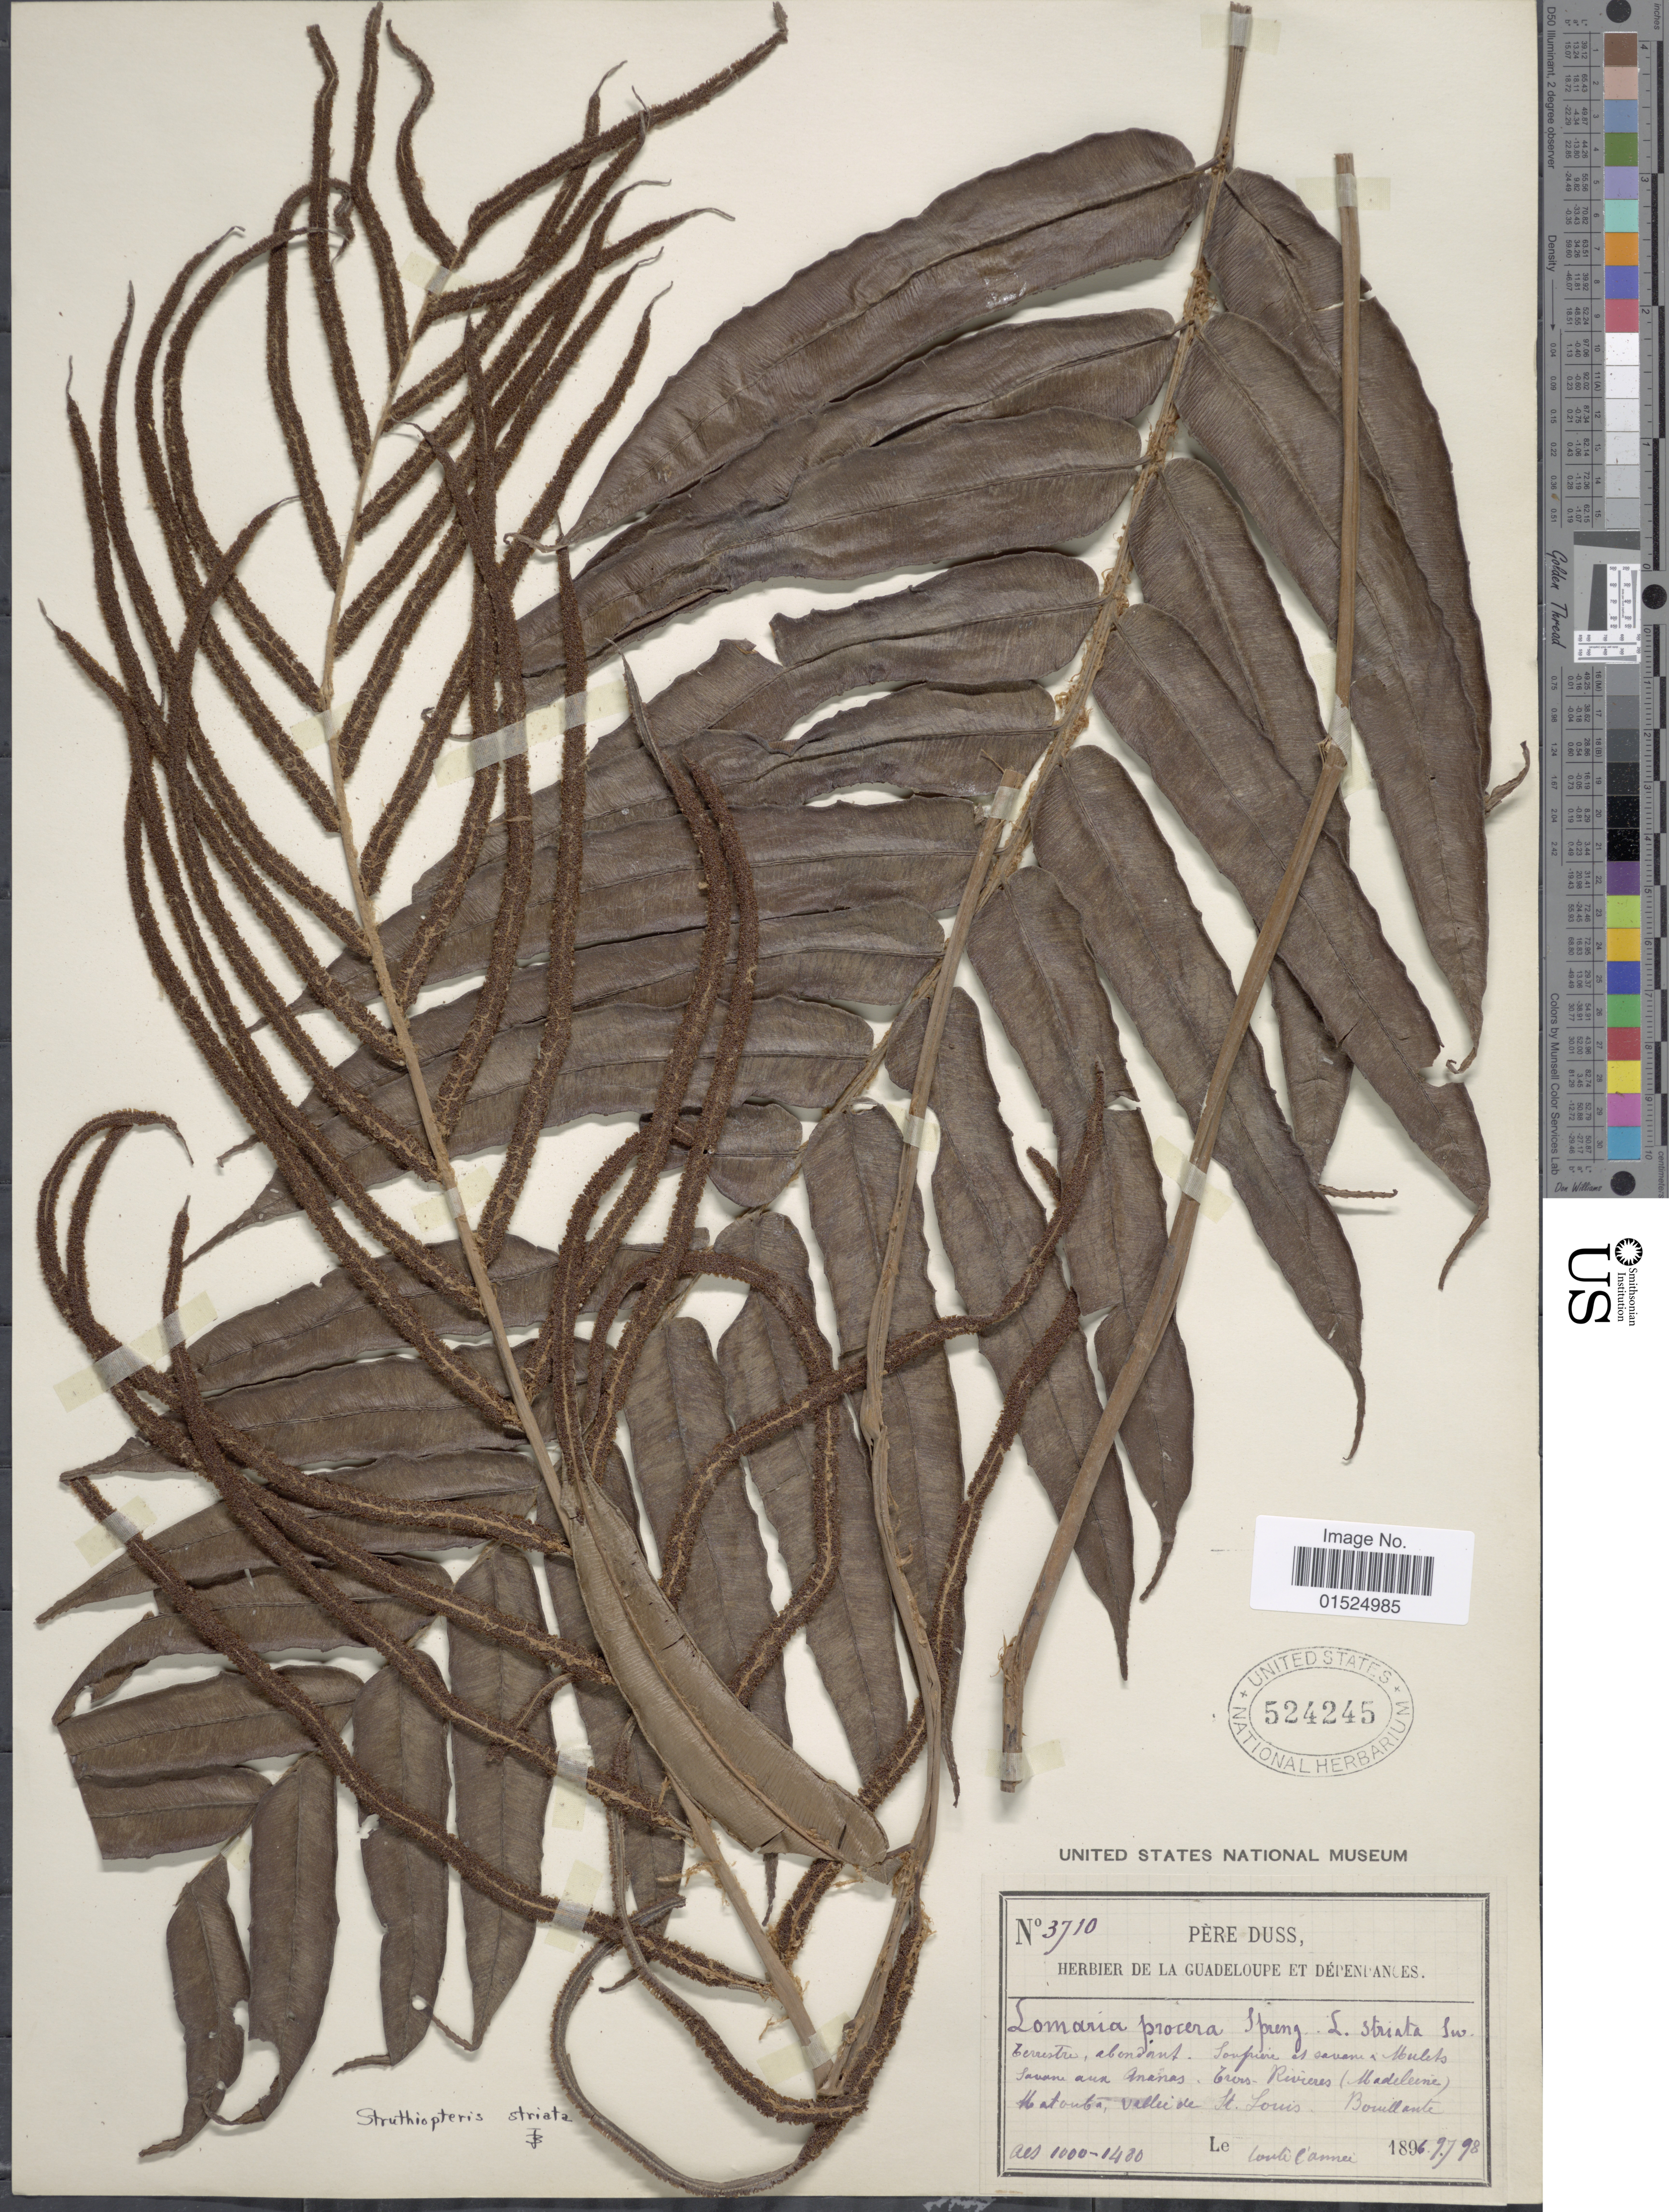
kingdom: Plantae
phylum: Tracheophyta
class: Polypodiopsida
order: Polypodiales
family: Blechnaceae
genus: Blechnum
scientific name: Blechnum ryanii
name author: Hieron.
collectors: Père Duss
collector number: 3710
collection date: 1896-05/1898-05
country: Guadeloupe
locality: Savane aux Ananas, Trois- Rivières (Madeleine), Matouba, Vallee de, St. Louis, Bouillante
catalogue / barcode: US 524245